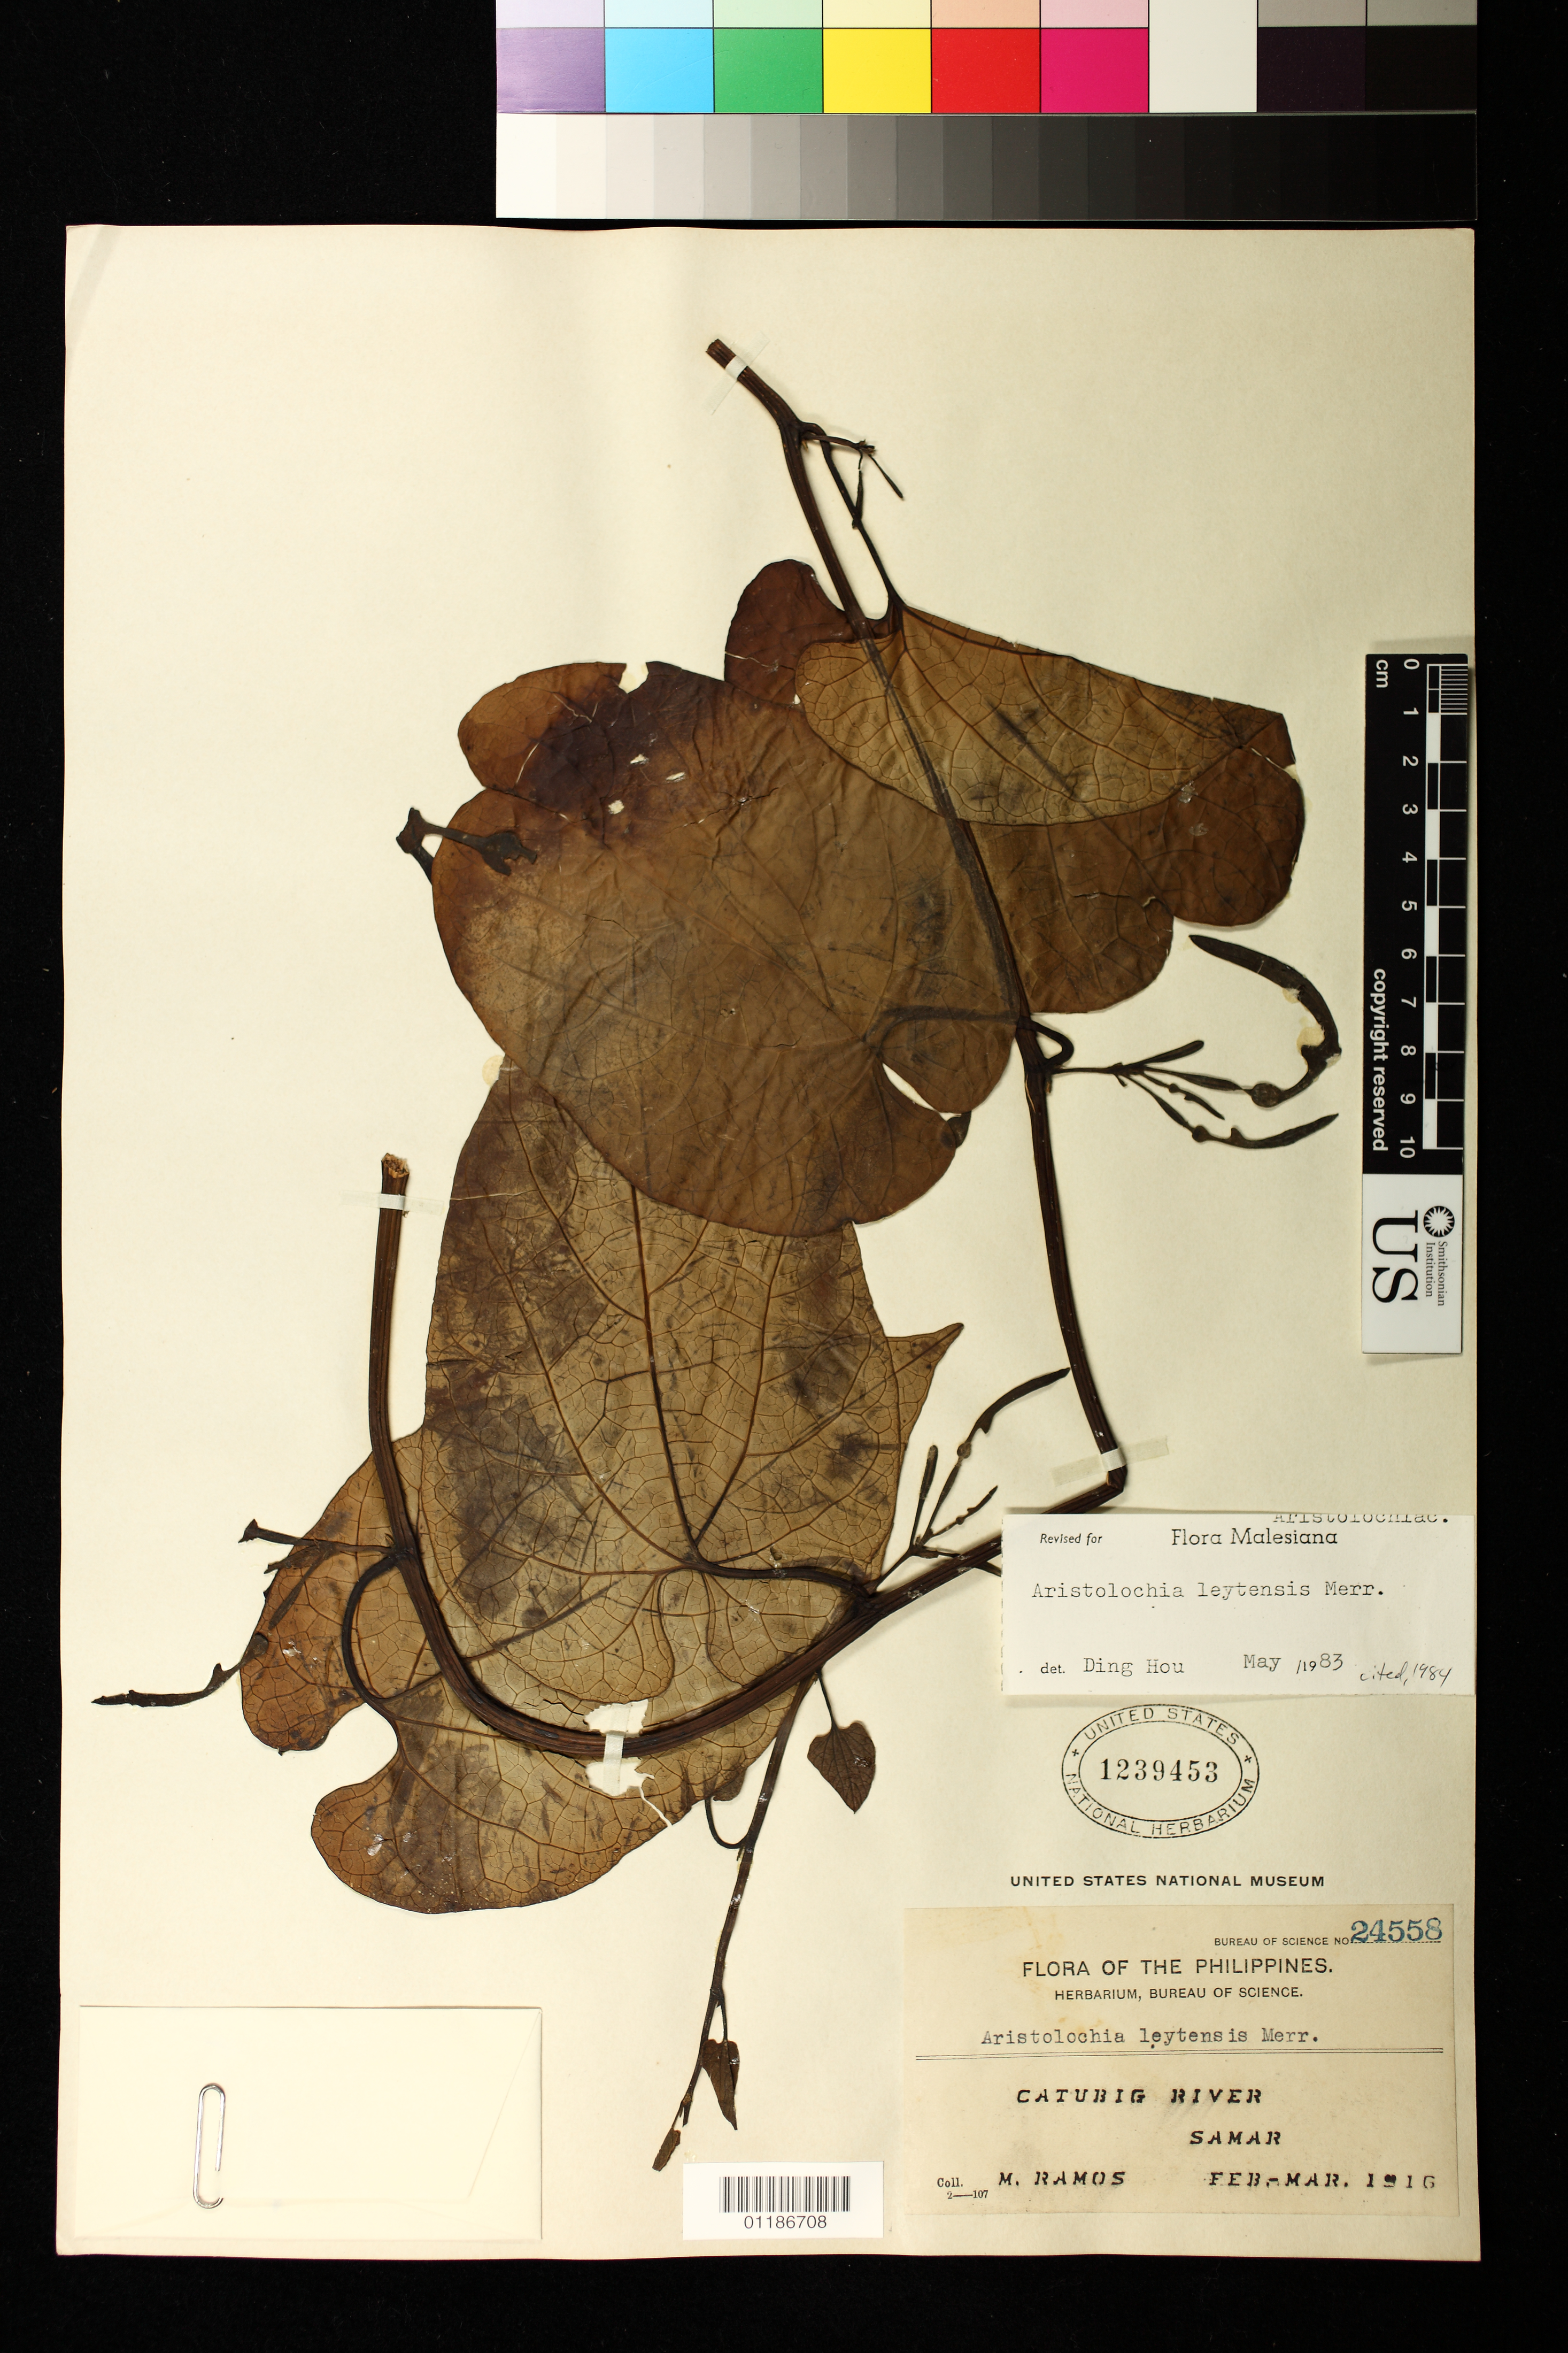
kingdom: Plantae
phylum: Tracheophyta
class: Magnoliopsida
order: Piperales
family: Aristolochiaceae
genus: Aristolochia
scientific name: Aristolochia leytensis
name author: Merr.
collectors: M. Ramos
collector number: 24558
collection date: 1913-03/1916-02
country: Philippines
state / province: Eastern Visayas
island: Samar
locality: Catubig River, Samar.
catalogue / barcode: US 1239453